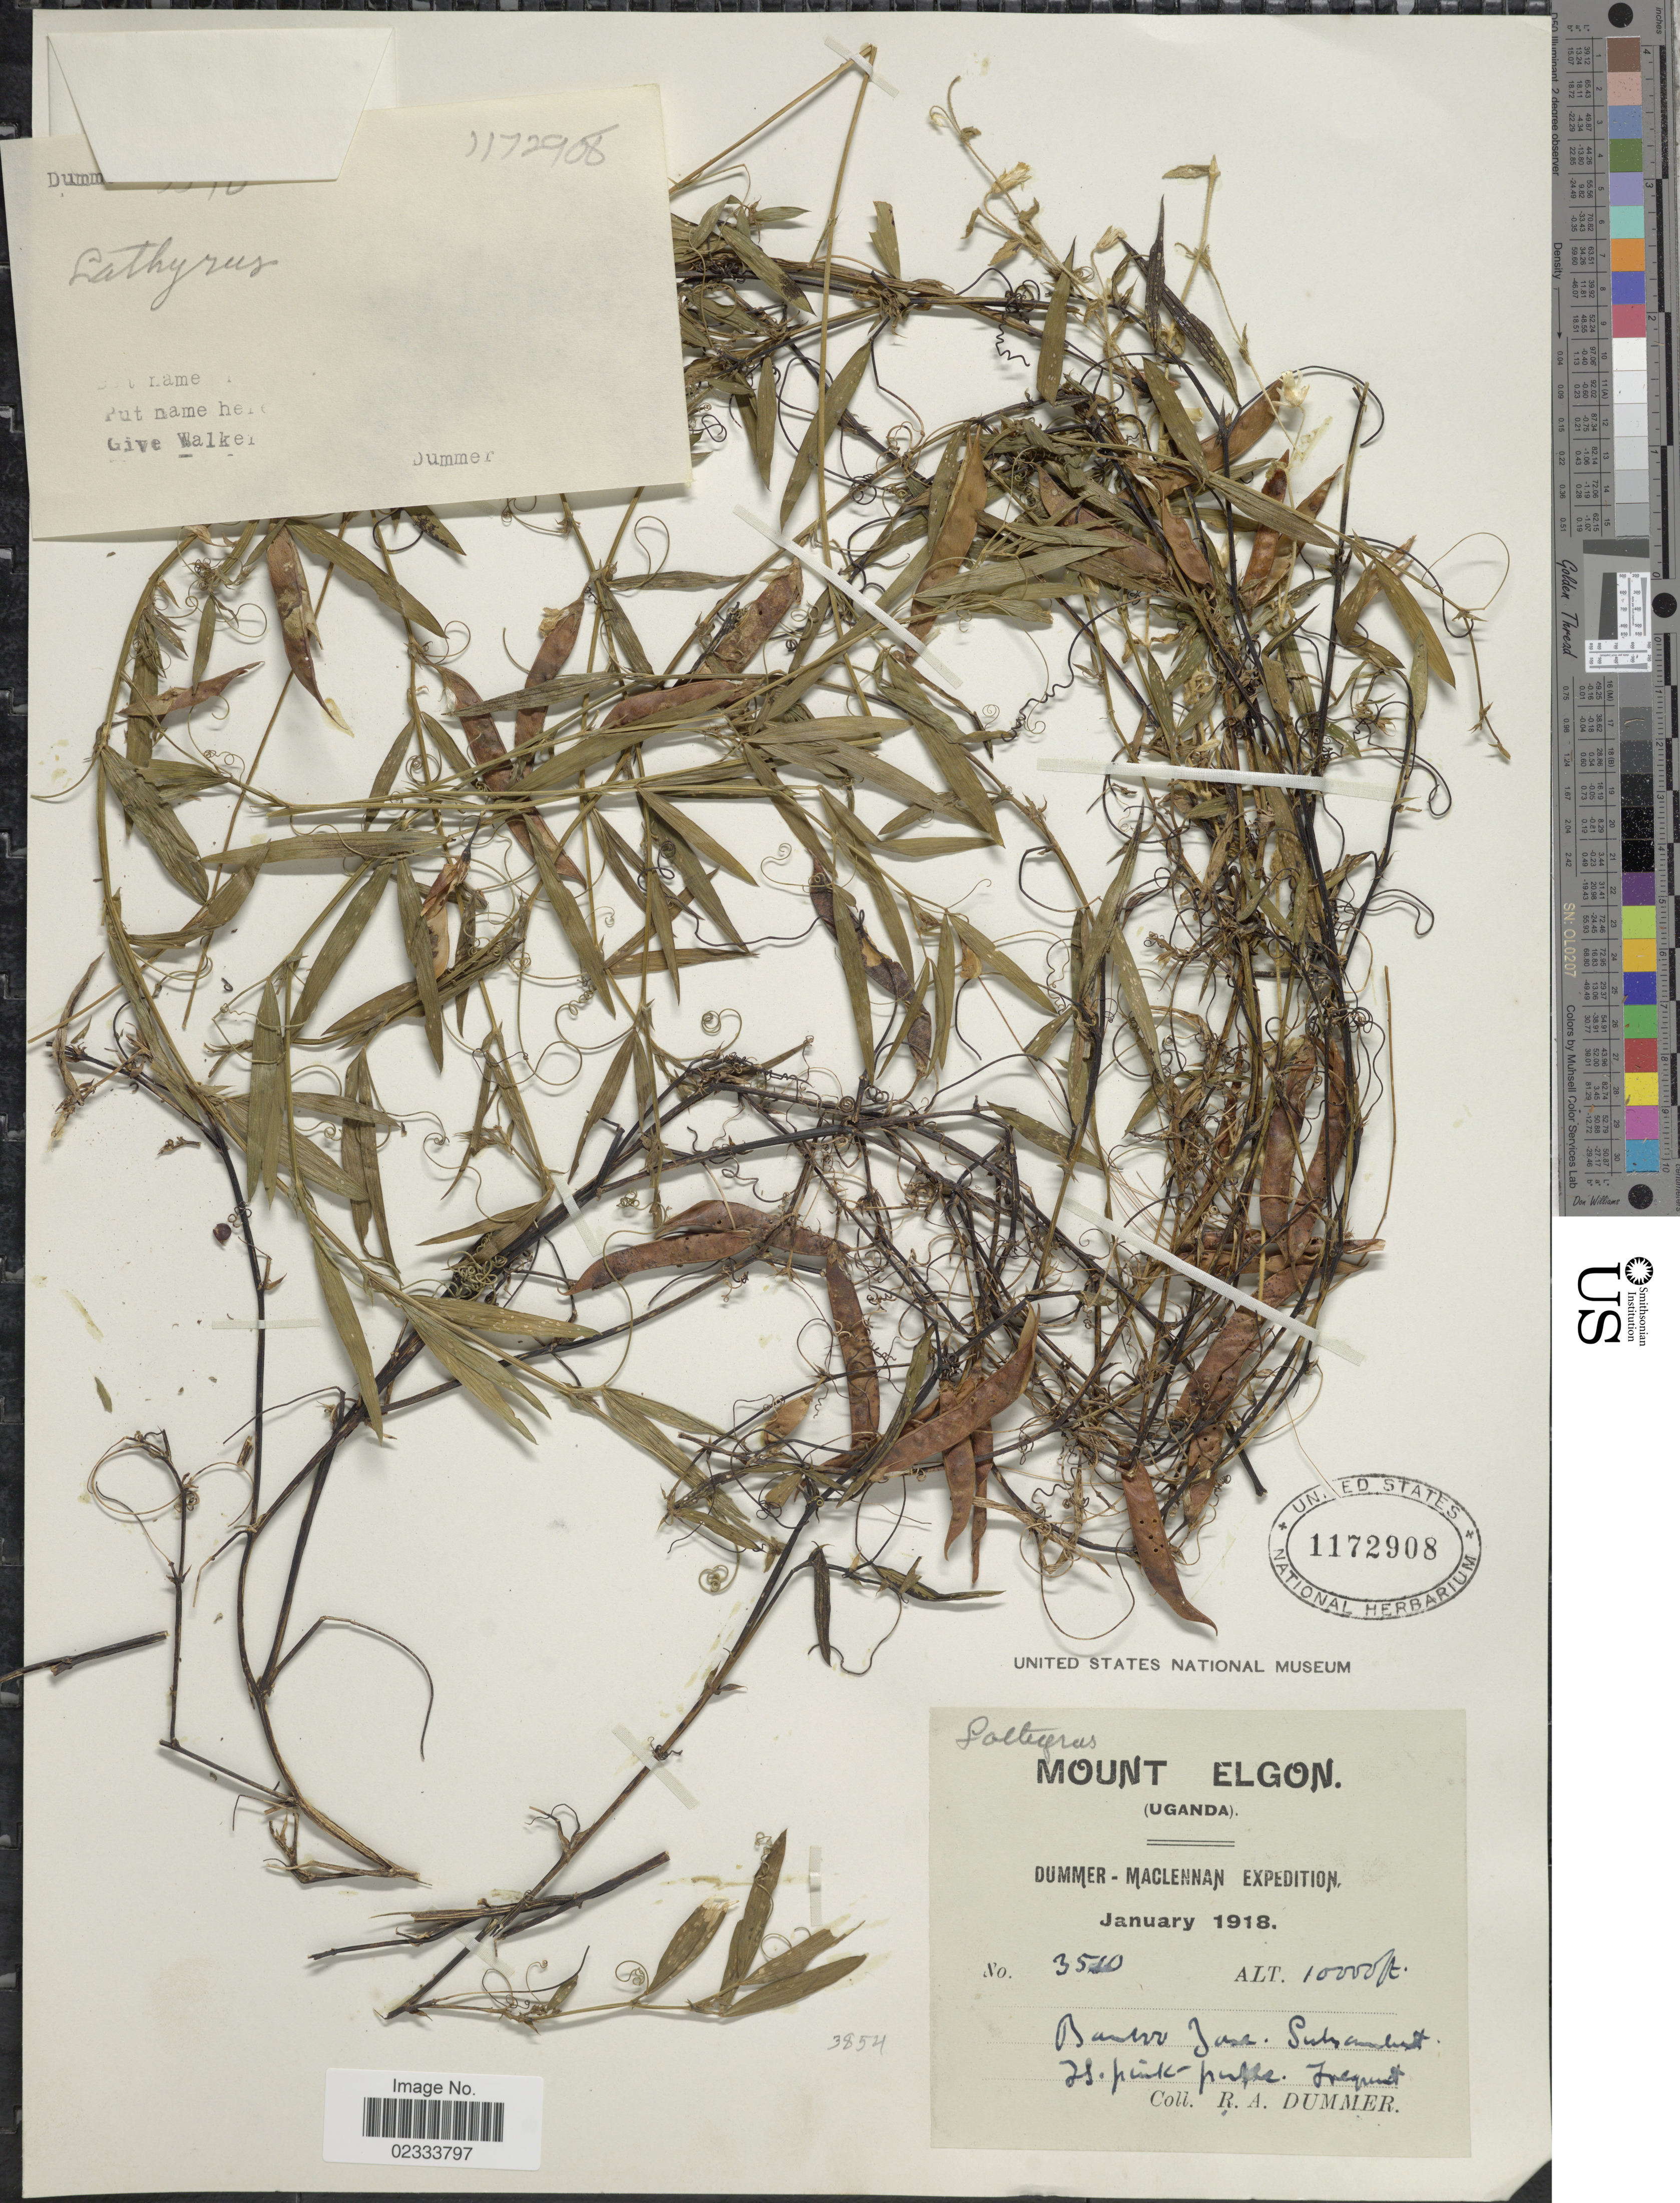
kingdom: Plantae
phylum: Tracheophyta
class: Magnoliopsida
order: Fabales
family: Fabaceae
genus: Lathyrus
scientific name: Lathyrus sp.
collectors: R. Dümmer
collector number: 3510*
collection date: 1918-01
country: Uganda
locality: Mount Elgon, Bamboo Zone.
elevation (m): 3048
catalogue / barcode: US 1172908